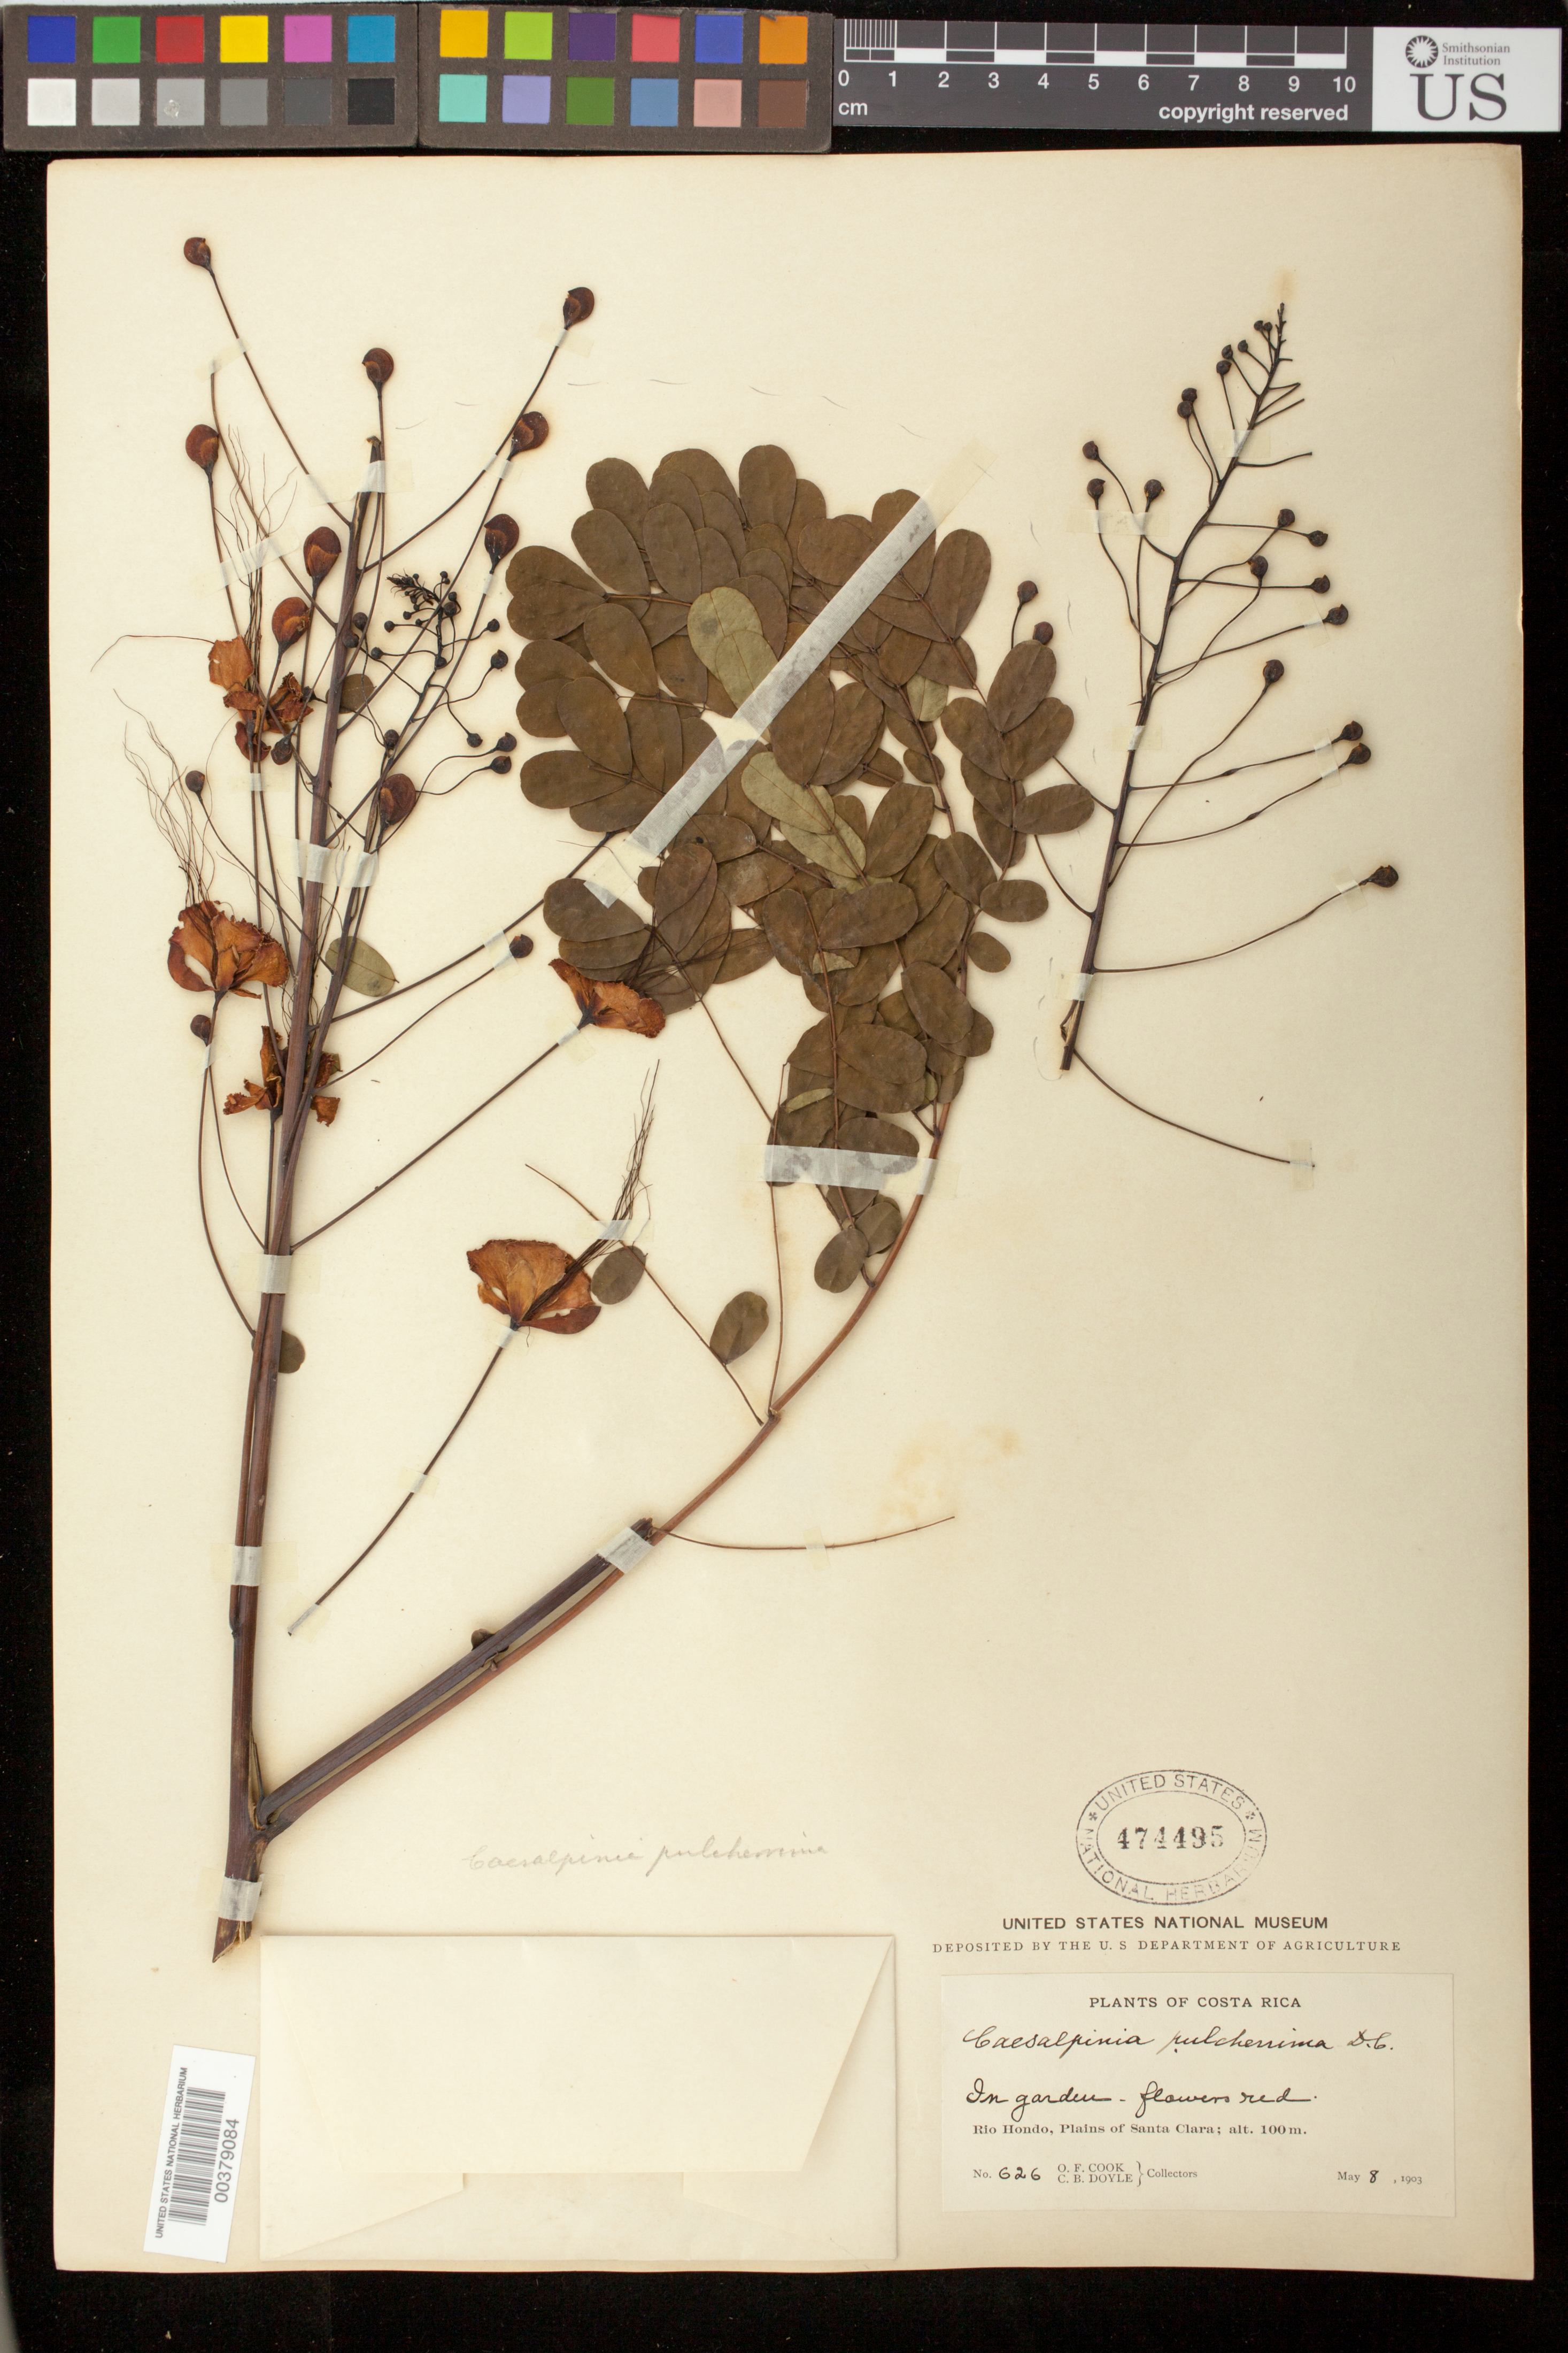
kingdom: Plantae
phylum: Tracheophyta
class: Magnoliopsida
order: Fabales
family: Fabaceae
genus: Caesalpinia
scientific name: Caesalpinia pulcherrima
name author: (L.) Sw.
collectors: O. F. Cook & C. Doyle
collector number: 626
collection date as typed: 08 May 1903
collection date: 1903-05-08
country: Costa Rica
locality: Rio Hondo, Plains of Santa Clara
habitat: in garden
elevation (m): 100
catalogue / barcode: US 474495